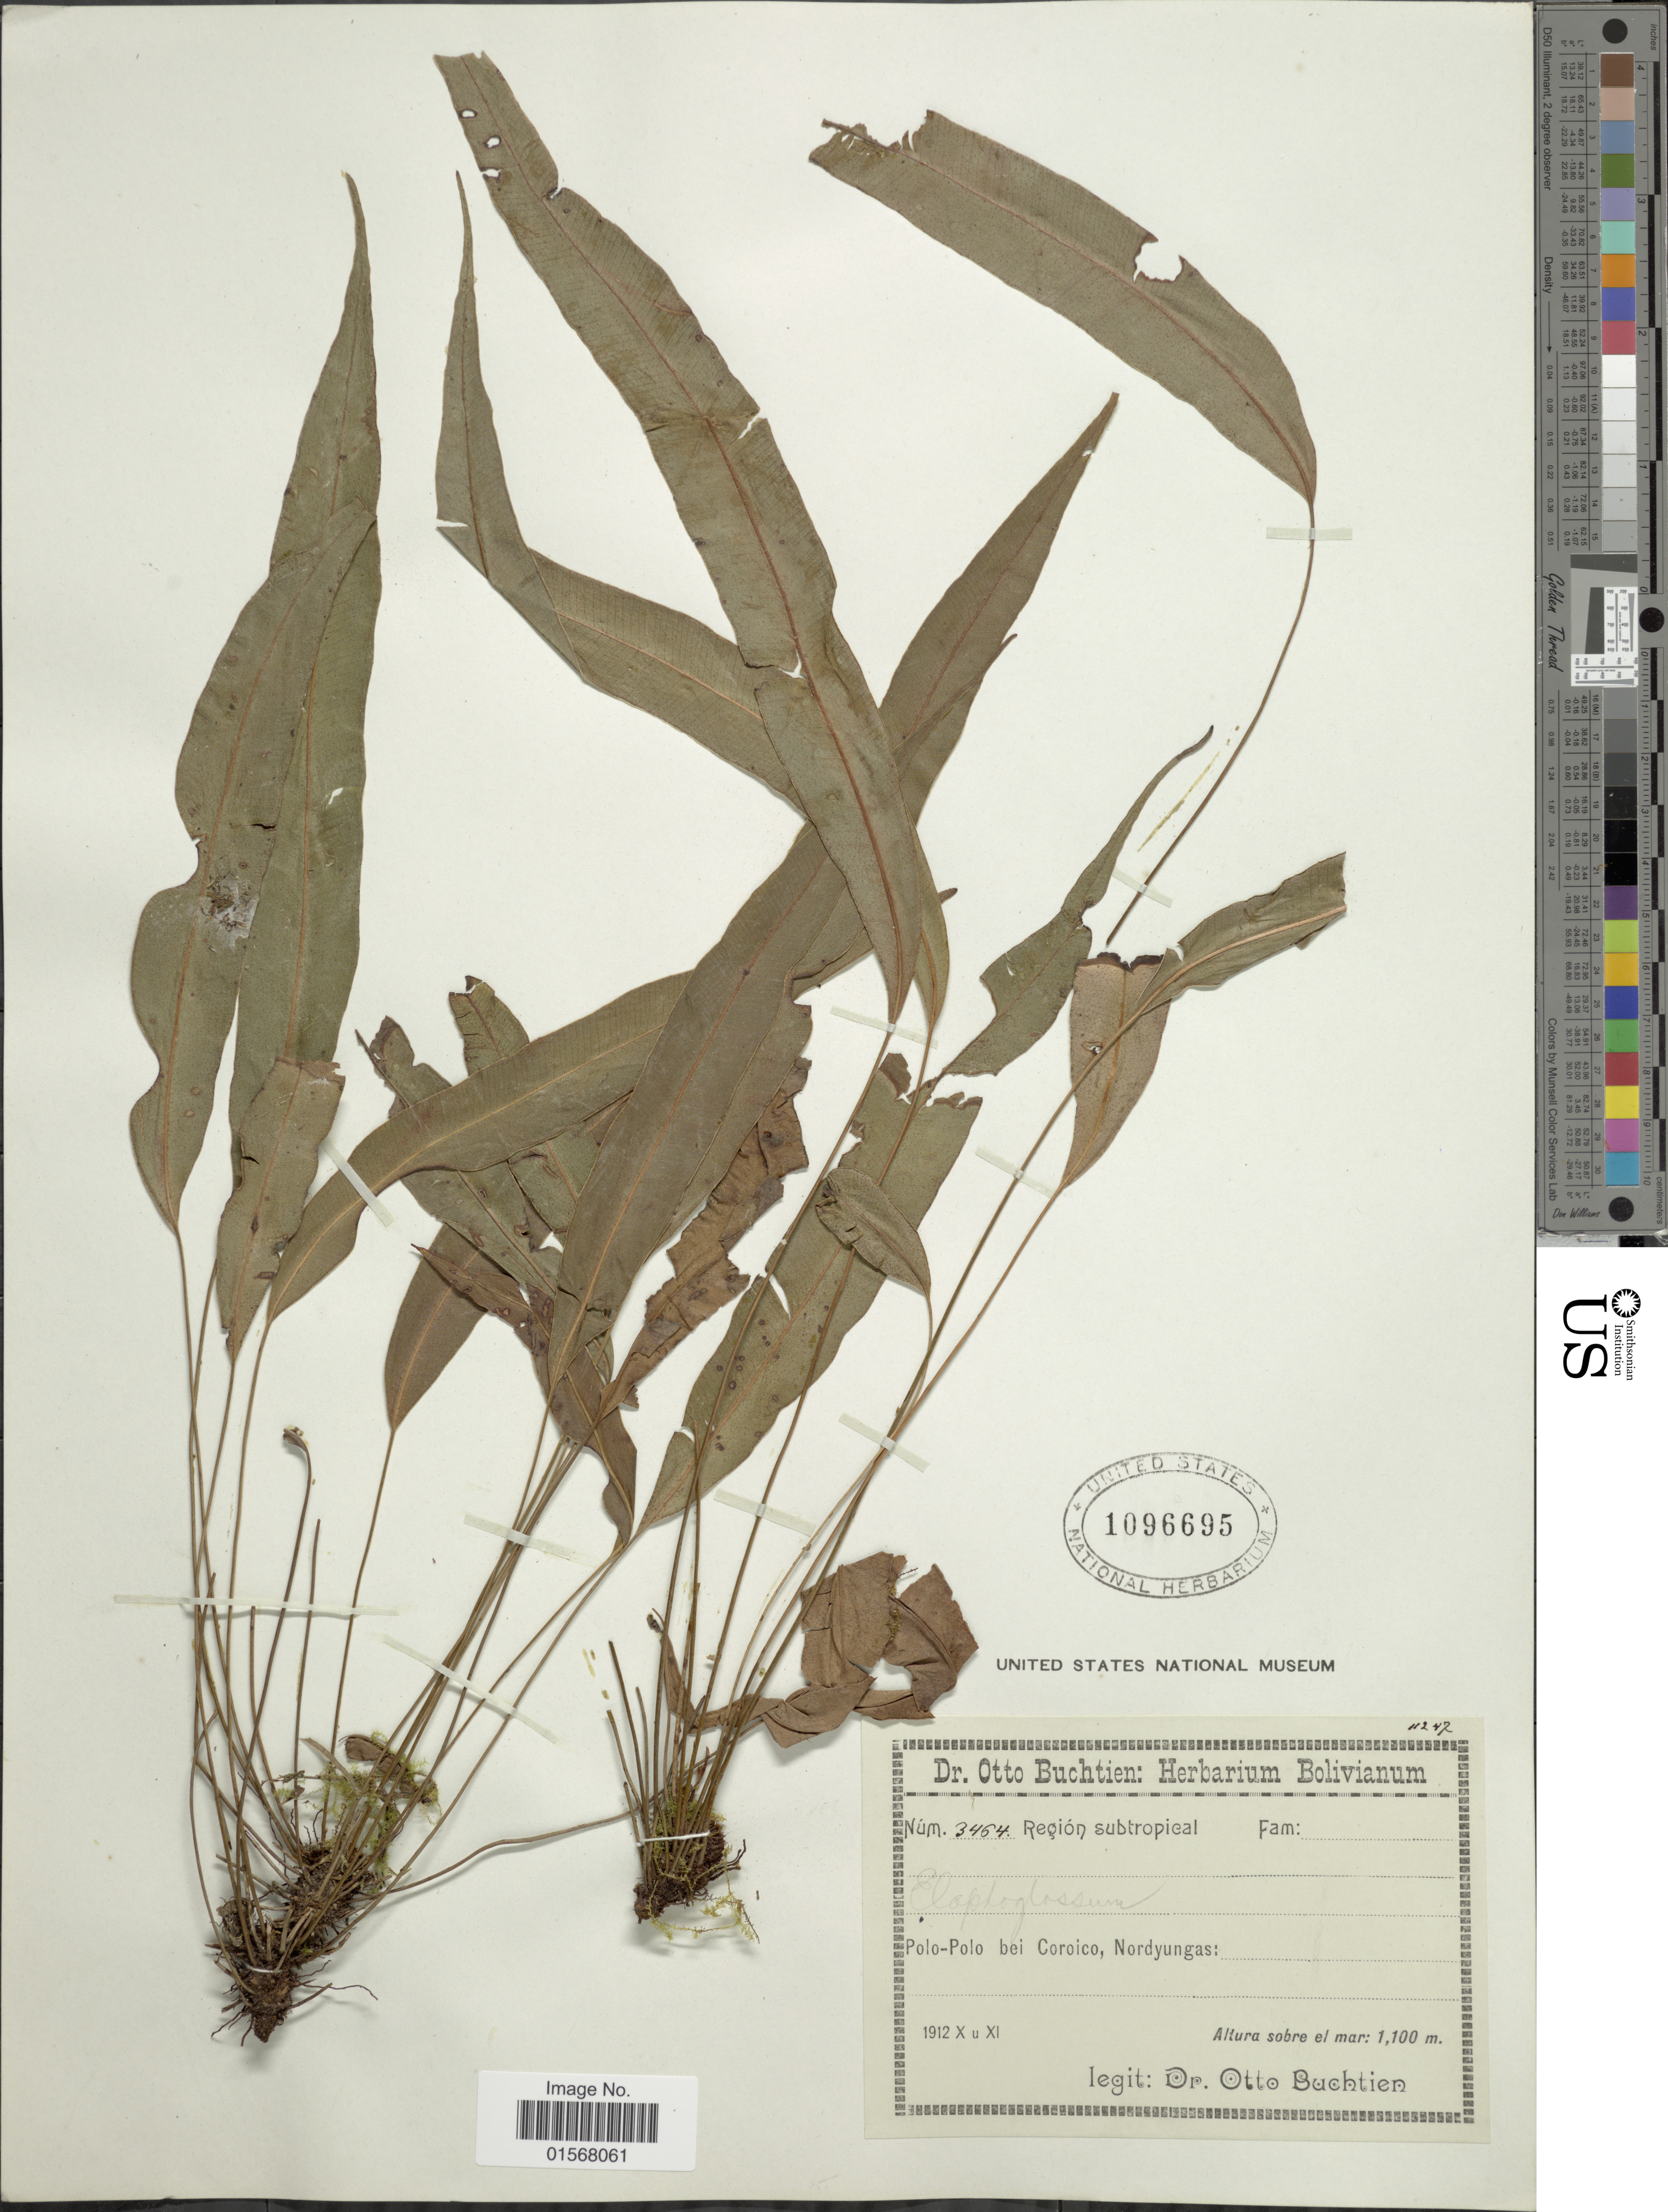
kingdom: Plantae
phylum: Tracheophyta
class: Polypodiopsida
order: Polypodiales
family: Dryopteridaceae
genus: Elaphoglossum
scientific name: Elaphoglossum miersii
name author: (Baker) C. Chr.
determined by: Matos, F. B.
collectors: O. Buchtien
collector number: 3464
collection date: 1912-10/1912-11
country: Bolivia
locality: Polo-Polo Bei Coroico, Nordyungas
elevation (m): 1100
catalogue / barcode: US 1096695